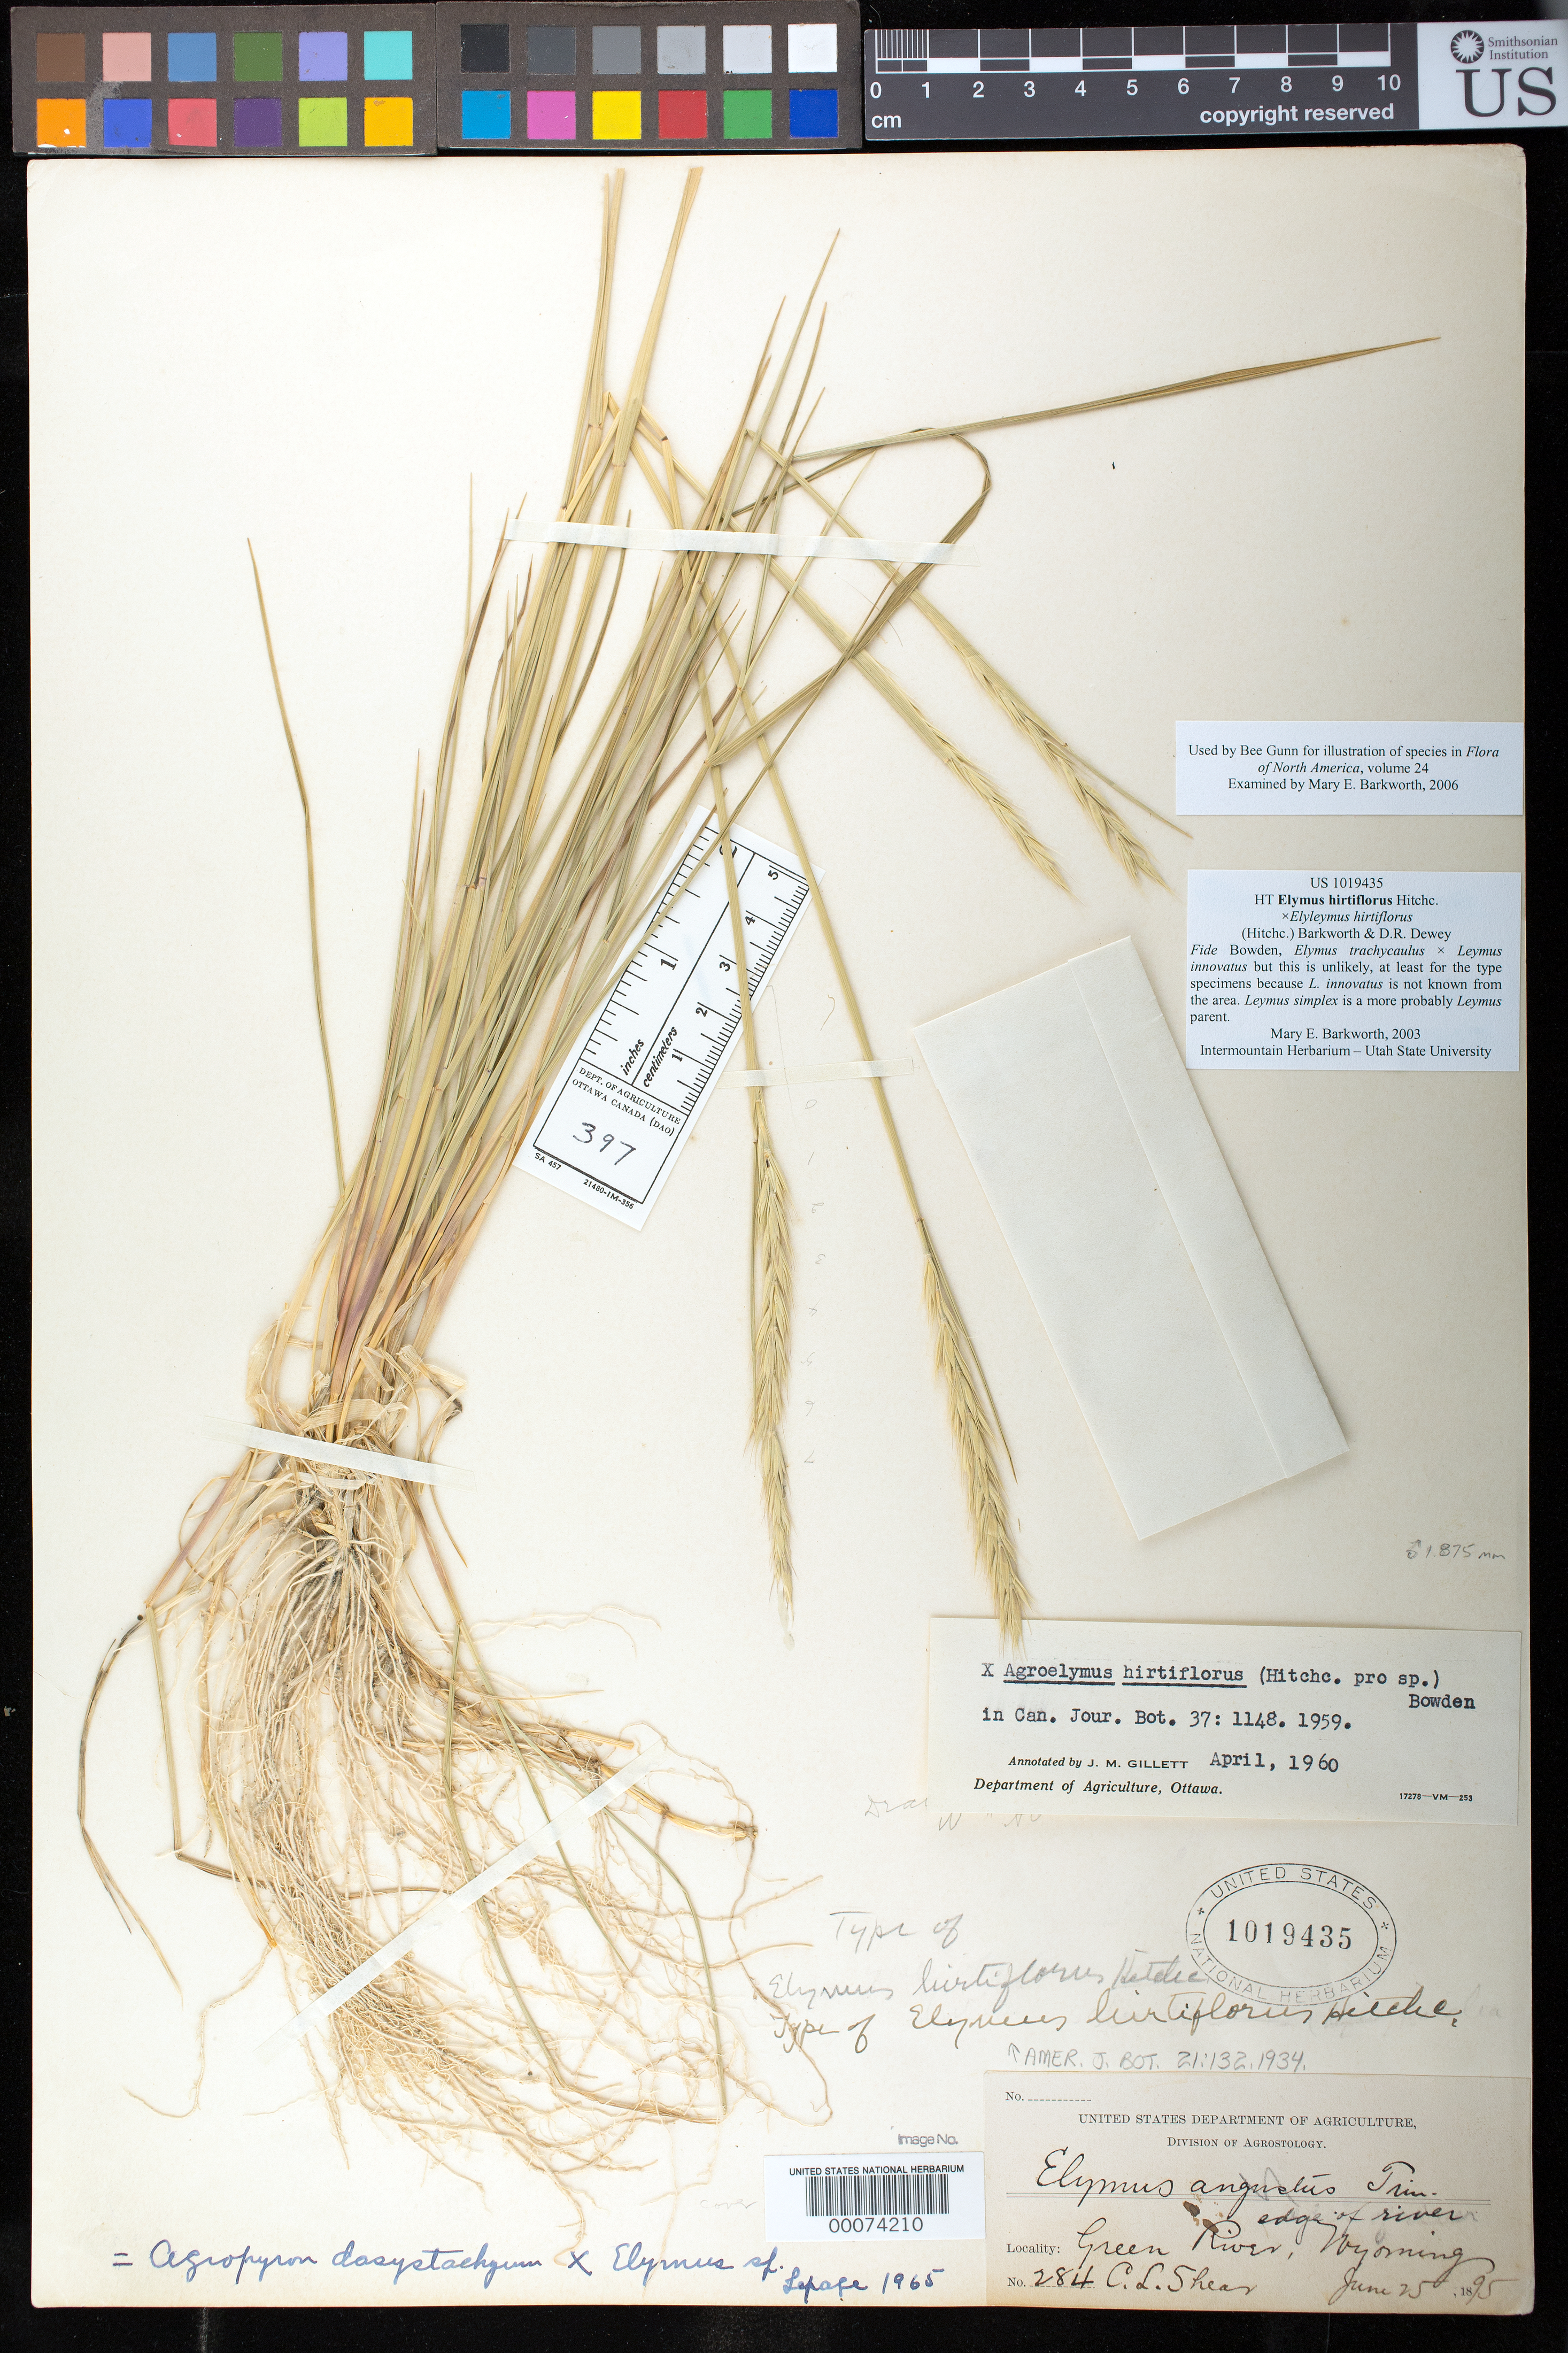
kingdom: Plantae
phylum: Tracheophyta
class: Liliopsida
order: Poales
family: Poaceae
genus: Elymus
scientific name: Elymus hirtiflorus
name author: Hitchc.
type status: Holotype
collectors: C. L. Shear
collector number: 284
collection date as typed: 25 Jun 1895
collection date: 1895-06-25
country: United States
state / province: Wyoming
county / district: Sweetwater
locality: Green River, edge of river.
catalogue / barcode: US 1019435